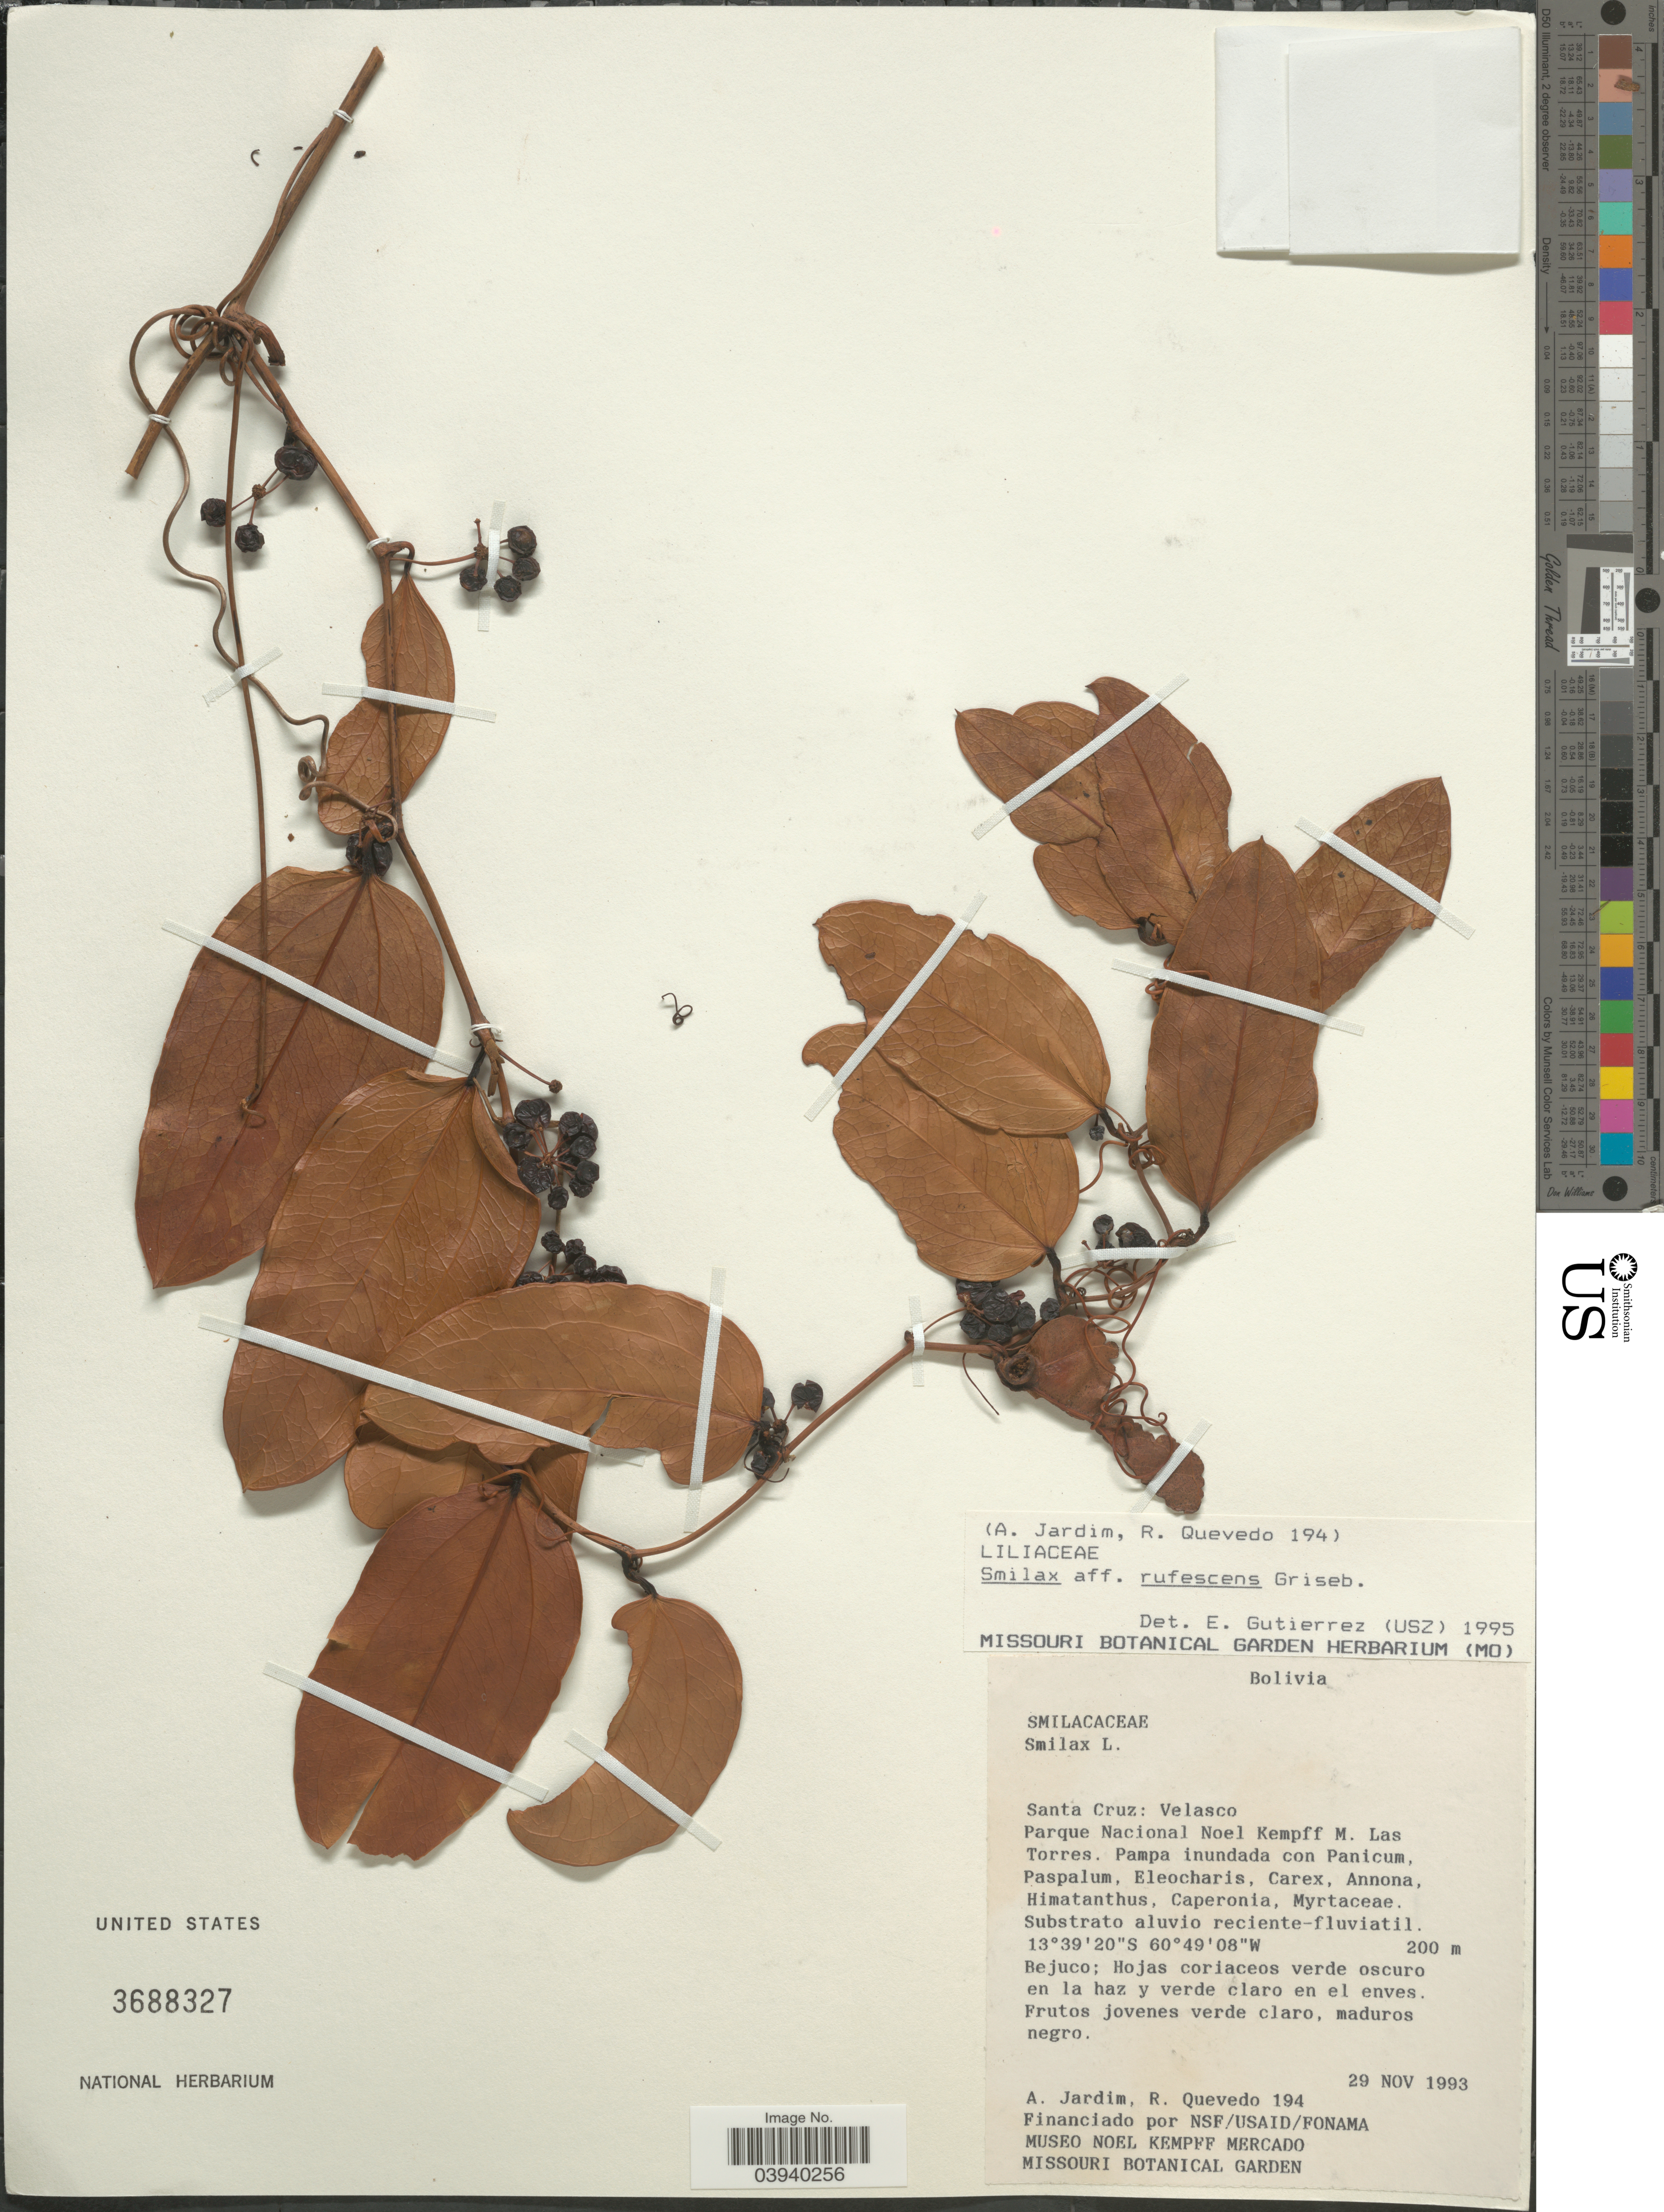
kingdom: Plantae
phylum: Tracheophyta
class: Liliopsida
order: Liliales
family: Smilacaceae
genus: Smilax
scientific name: Smilax rufescens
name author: Griseb.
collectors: A. Jardim & R. Quevedo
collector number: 194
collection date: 1993-11-29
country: Bolivia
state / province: Santa Cruz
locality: Santa Cruz: Velasco. Parque Nacional Noel Kempff M. Las Torres.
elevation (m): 200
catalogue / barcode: US 3688327